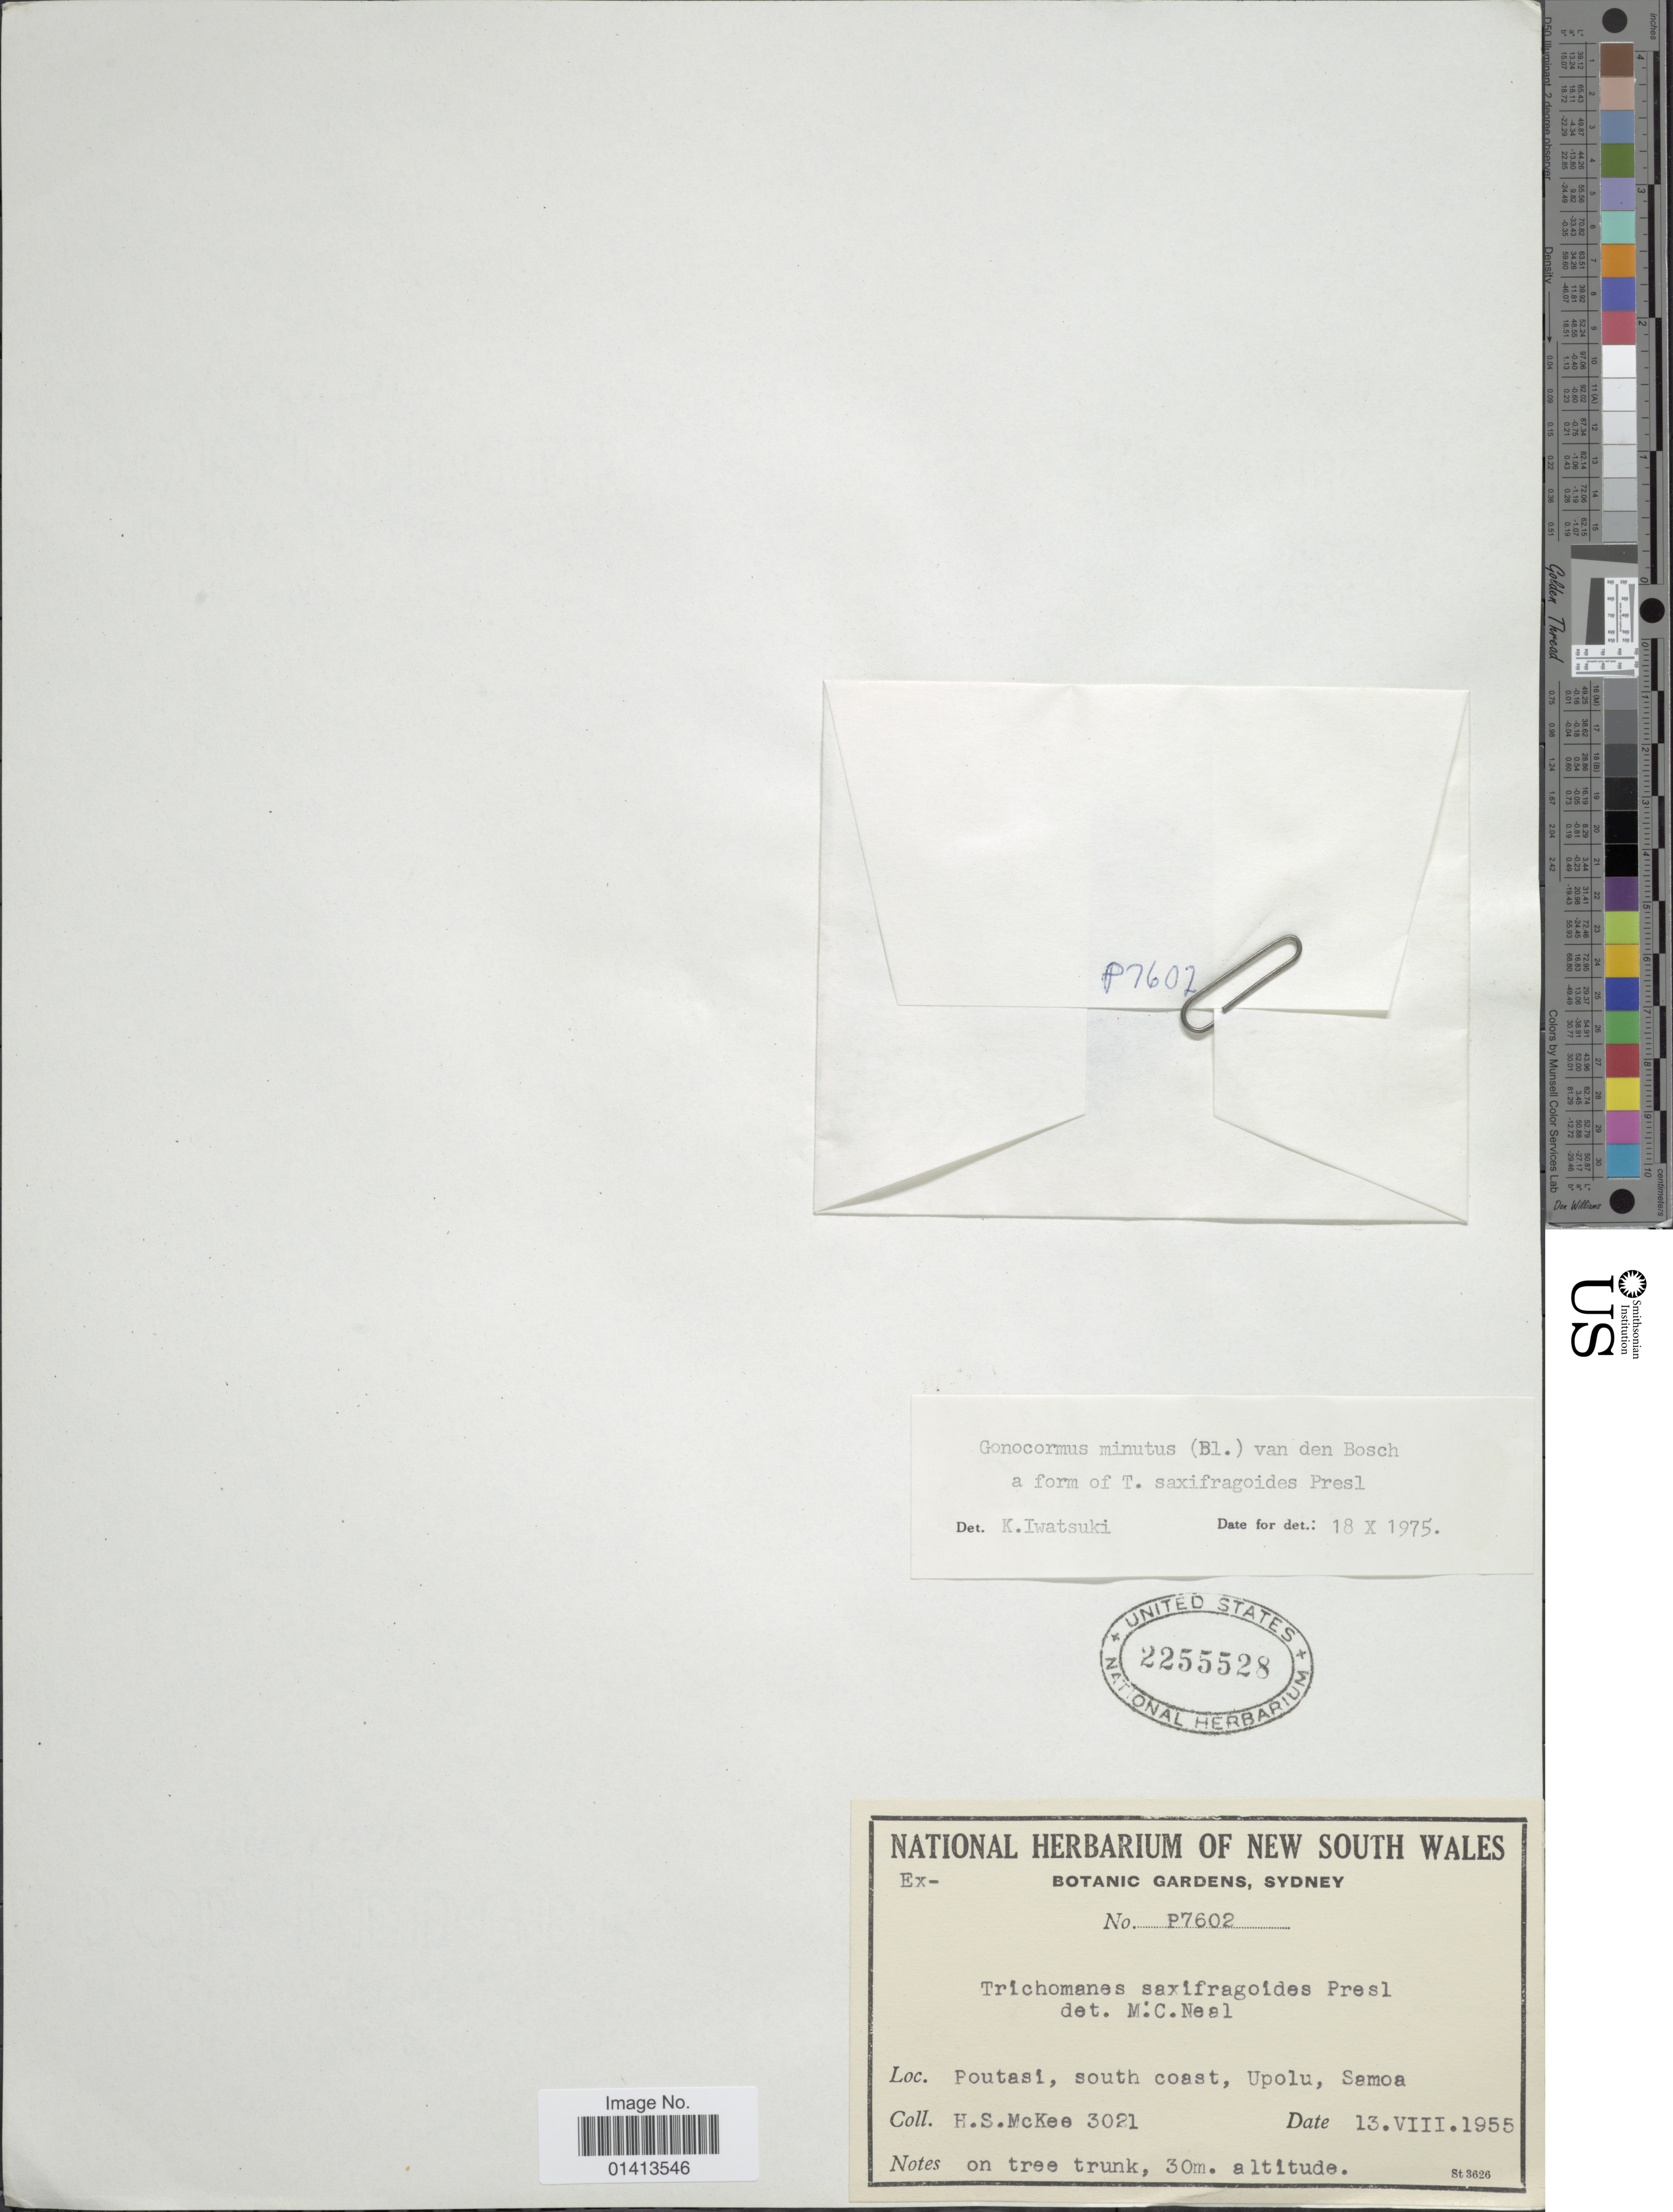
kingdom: Plantae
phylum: Tracheophyta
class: Polypodiopsida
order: Hymenophyllales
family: Hymenophyllaceae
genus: Crepidomanes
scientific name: Crepidomanes minutum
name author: (Blume) K. Iwats.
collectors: H. S. McKee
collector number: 3021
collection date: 1955-08-13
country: Samoa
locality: Poutasi, south coast, Upolu, Samoa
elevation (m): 30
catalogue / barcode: US 2255528